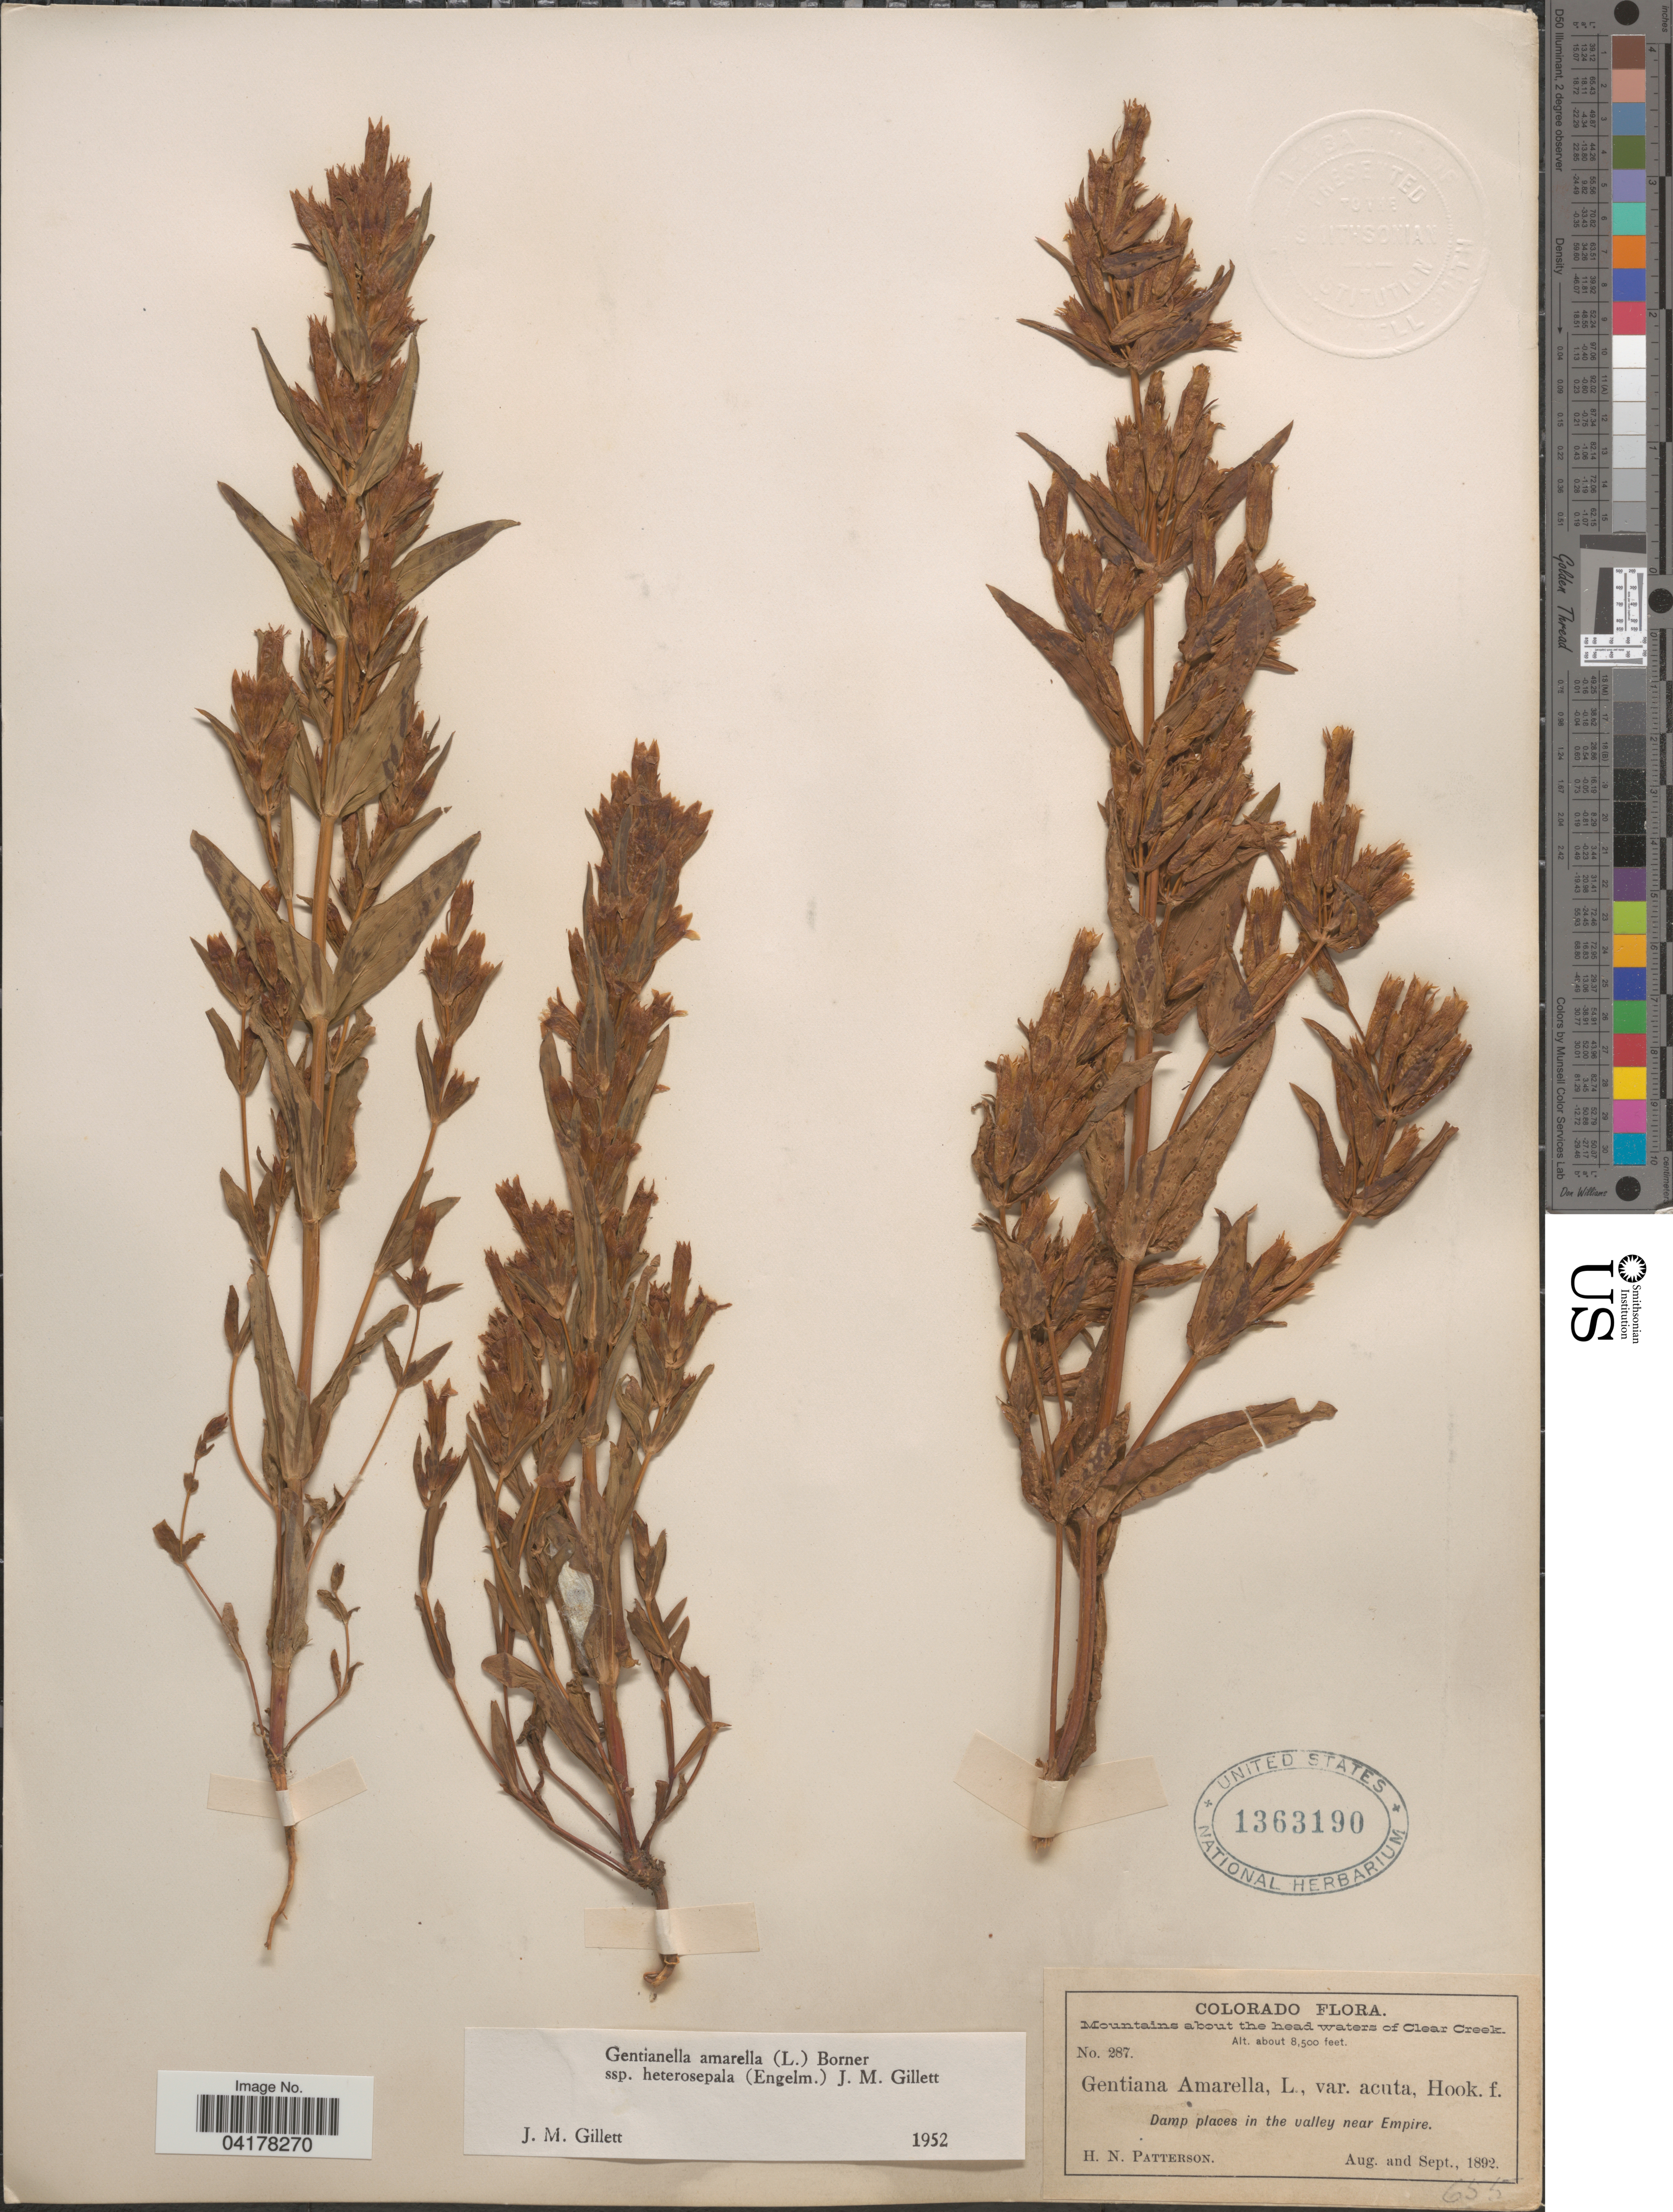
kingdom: Plantae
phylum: Tracheophyta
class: Magnoliopsida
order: Gentianales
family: Gentianaceae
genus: Gentianella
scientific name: Gentianella amarella subsp. heterosepala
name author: (Engelm.) J.M. Gillet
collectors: H. N. Patterson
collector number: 287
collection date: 1892-08/1892-09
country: United States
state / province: Colorado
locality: Mountains about the head waters of Clear Creek. Damp places in the valley near Empire.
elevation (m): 2591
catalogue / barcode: US 1363190